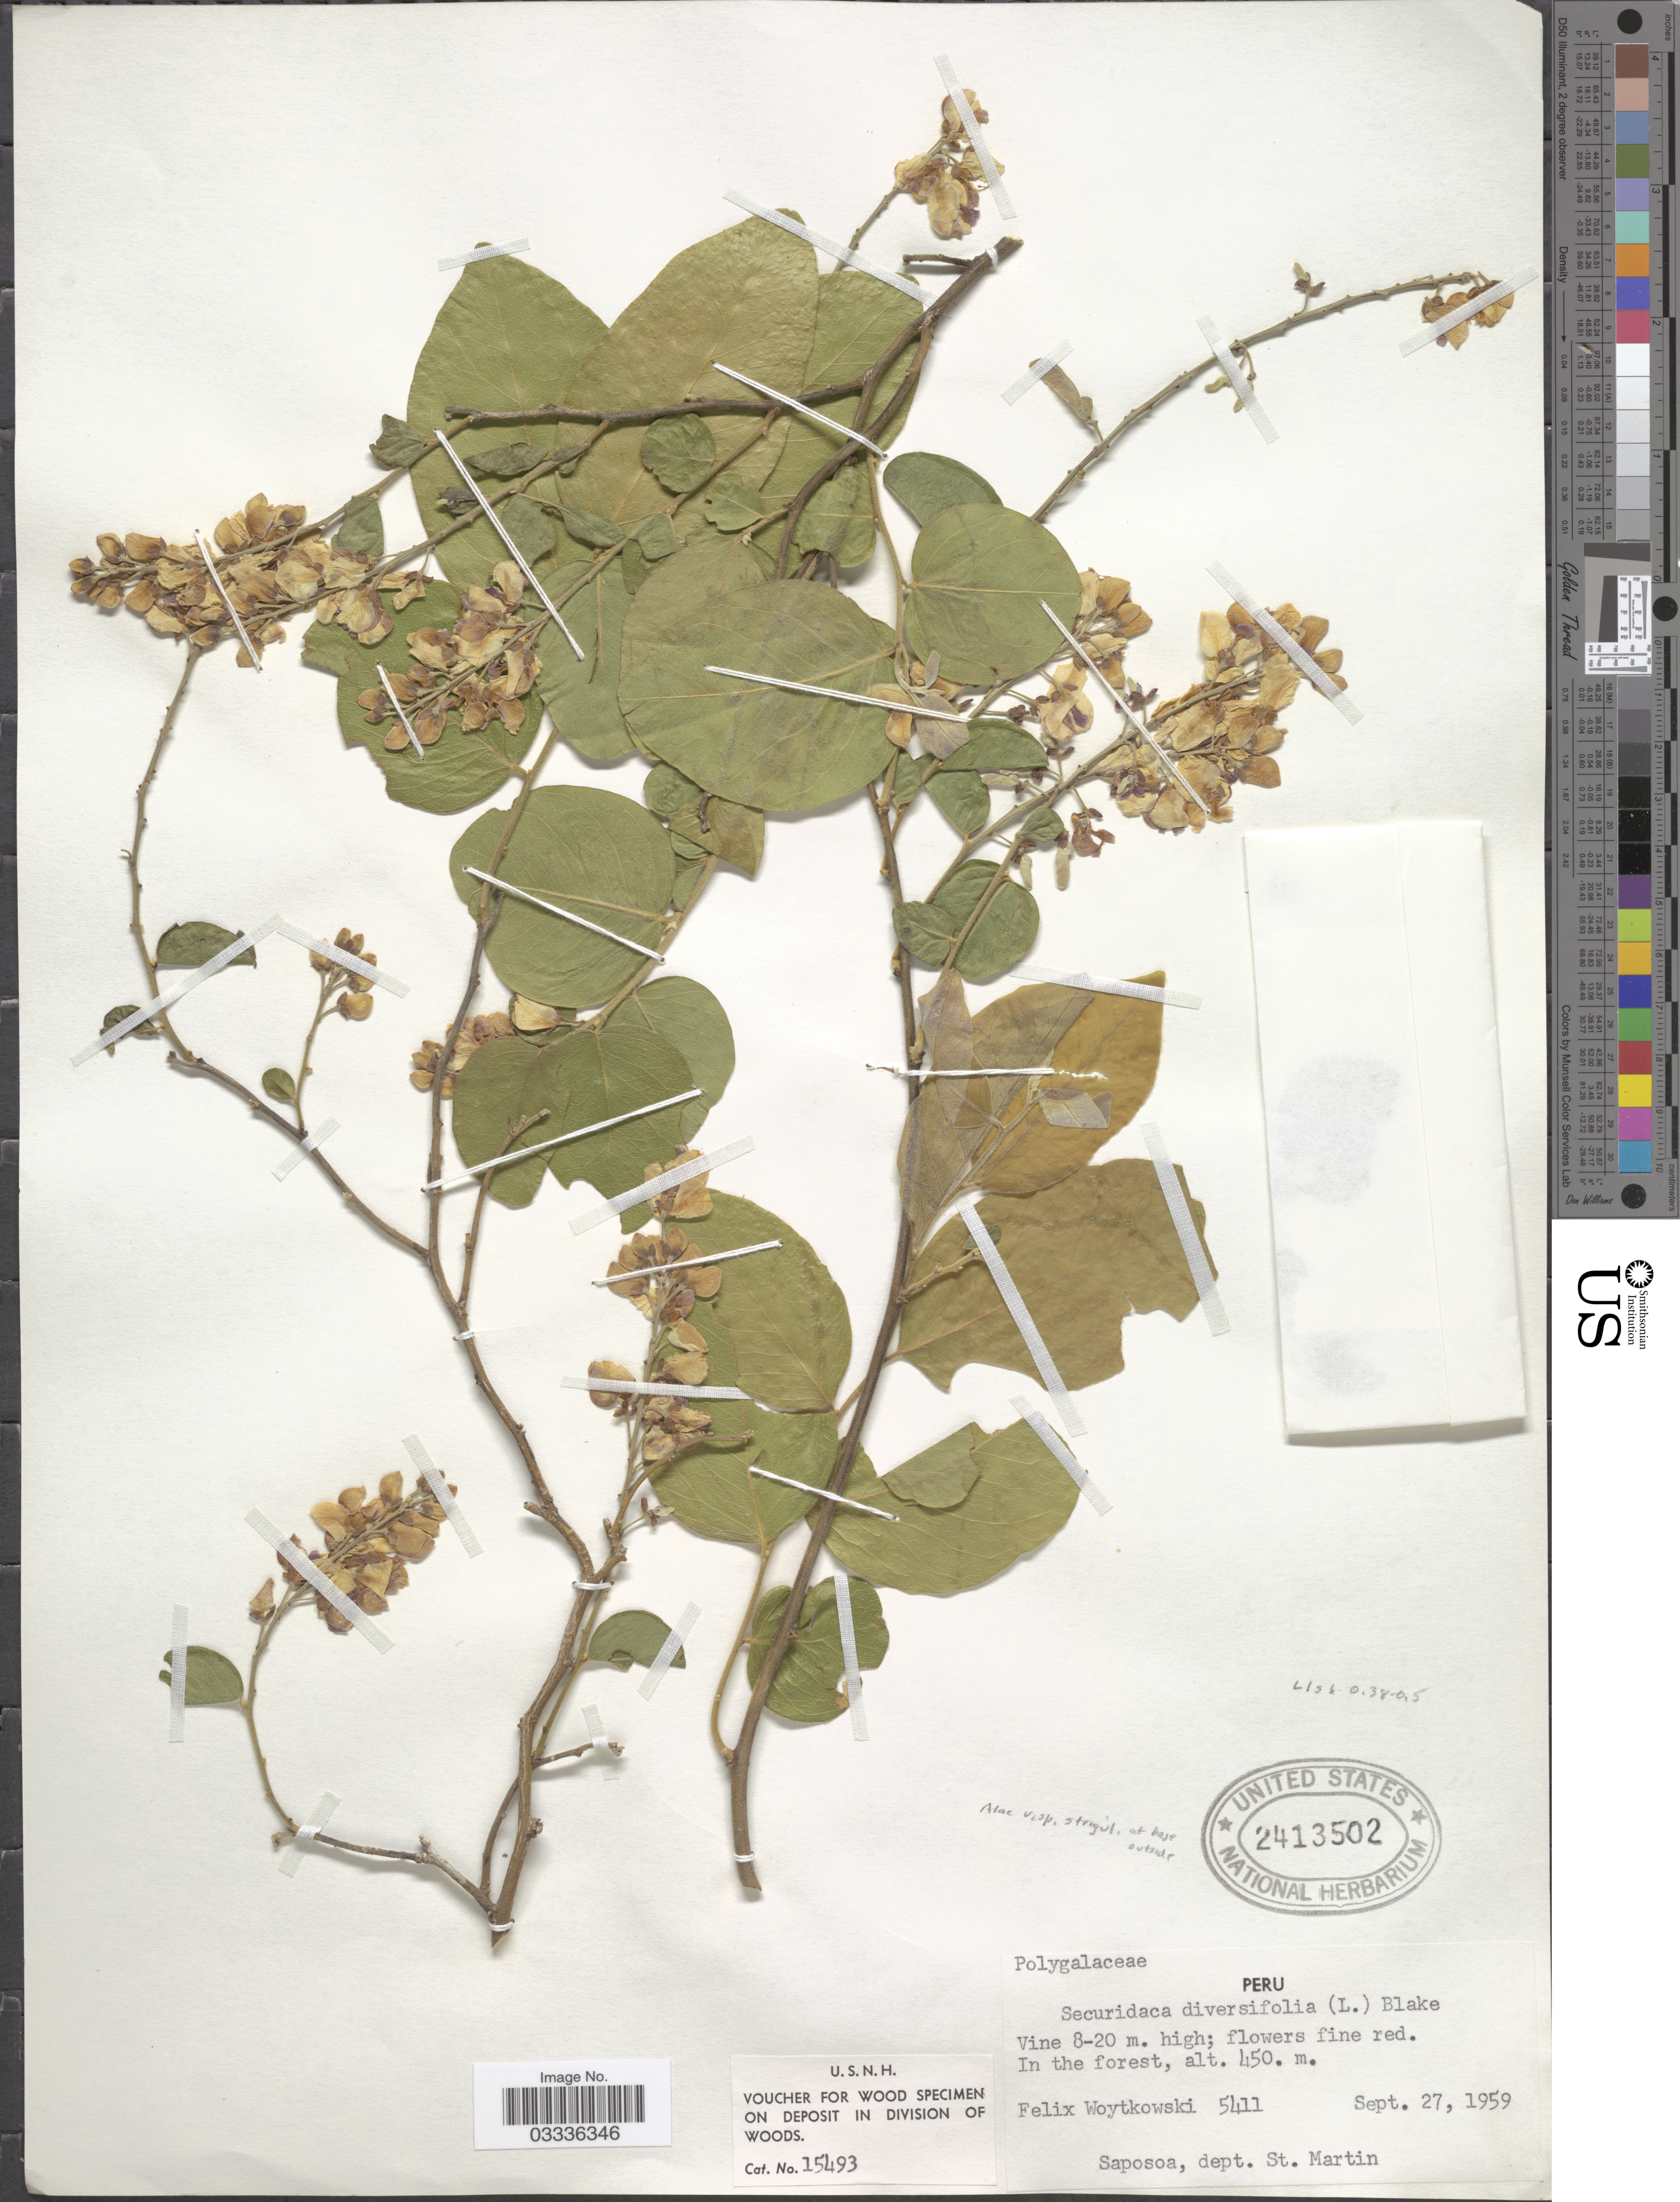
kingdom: Plantae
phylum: Tracheophyta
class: Magnoliopsida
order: Fabales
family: Polygalaceae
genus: Securidaca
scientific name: Securidaca coriacea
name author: Bonpl. ex Steud.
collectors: F. Woytkowski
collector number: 5411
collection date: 1959-09-27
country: Peru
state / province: San Martín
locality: Saposoa, dept. St. Martin.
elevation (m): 450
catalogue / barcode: US 2413502